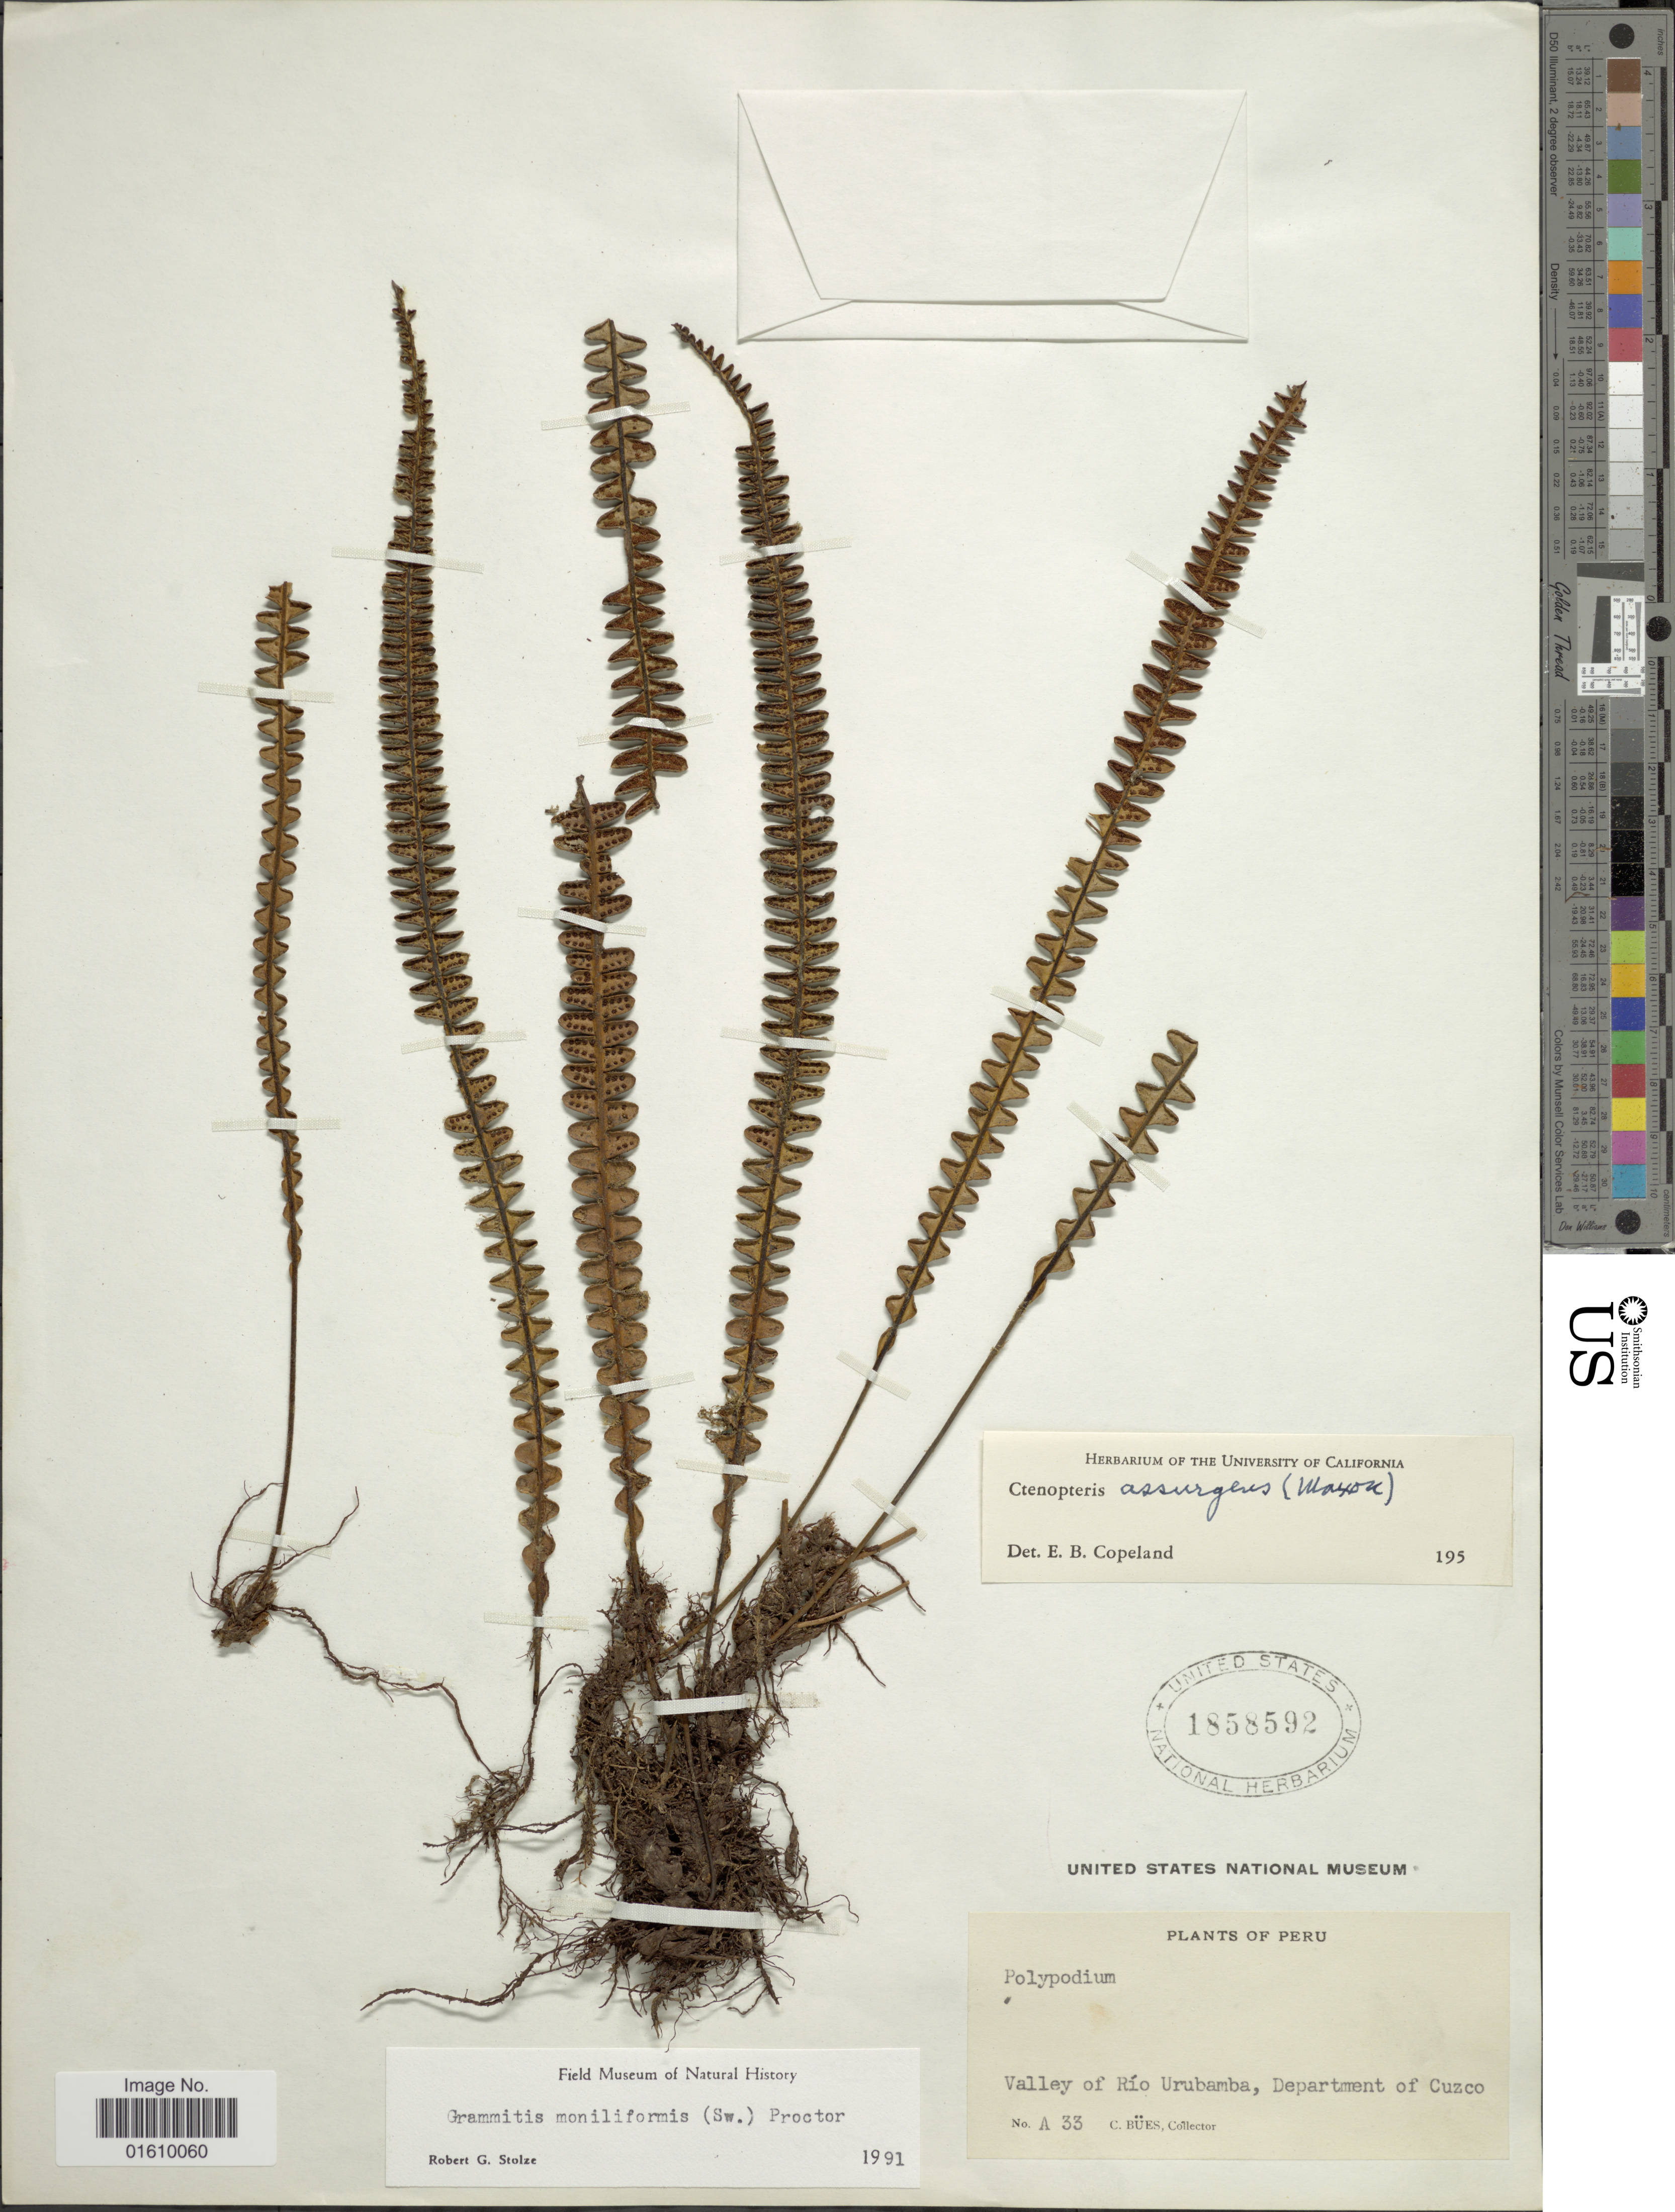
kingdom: Plantae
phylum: Tracheophyta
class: Polypodiopsida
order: Polypodiales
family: Polypodiaceae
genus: Melpomene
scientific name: Melpomene moniliformis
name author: (Lag. ex Sw.) A.R. Sm. & R.C. Moran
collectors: C. Bues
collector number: A 33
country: Peru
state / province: Cusco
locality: Valley of Rio Urubambam, Departement of Cuzco.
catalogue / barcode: US 1858592